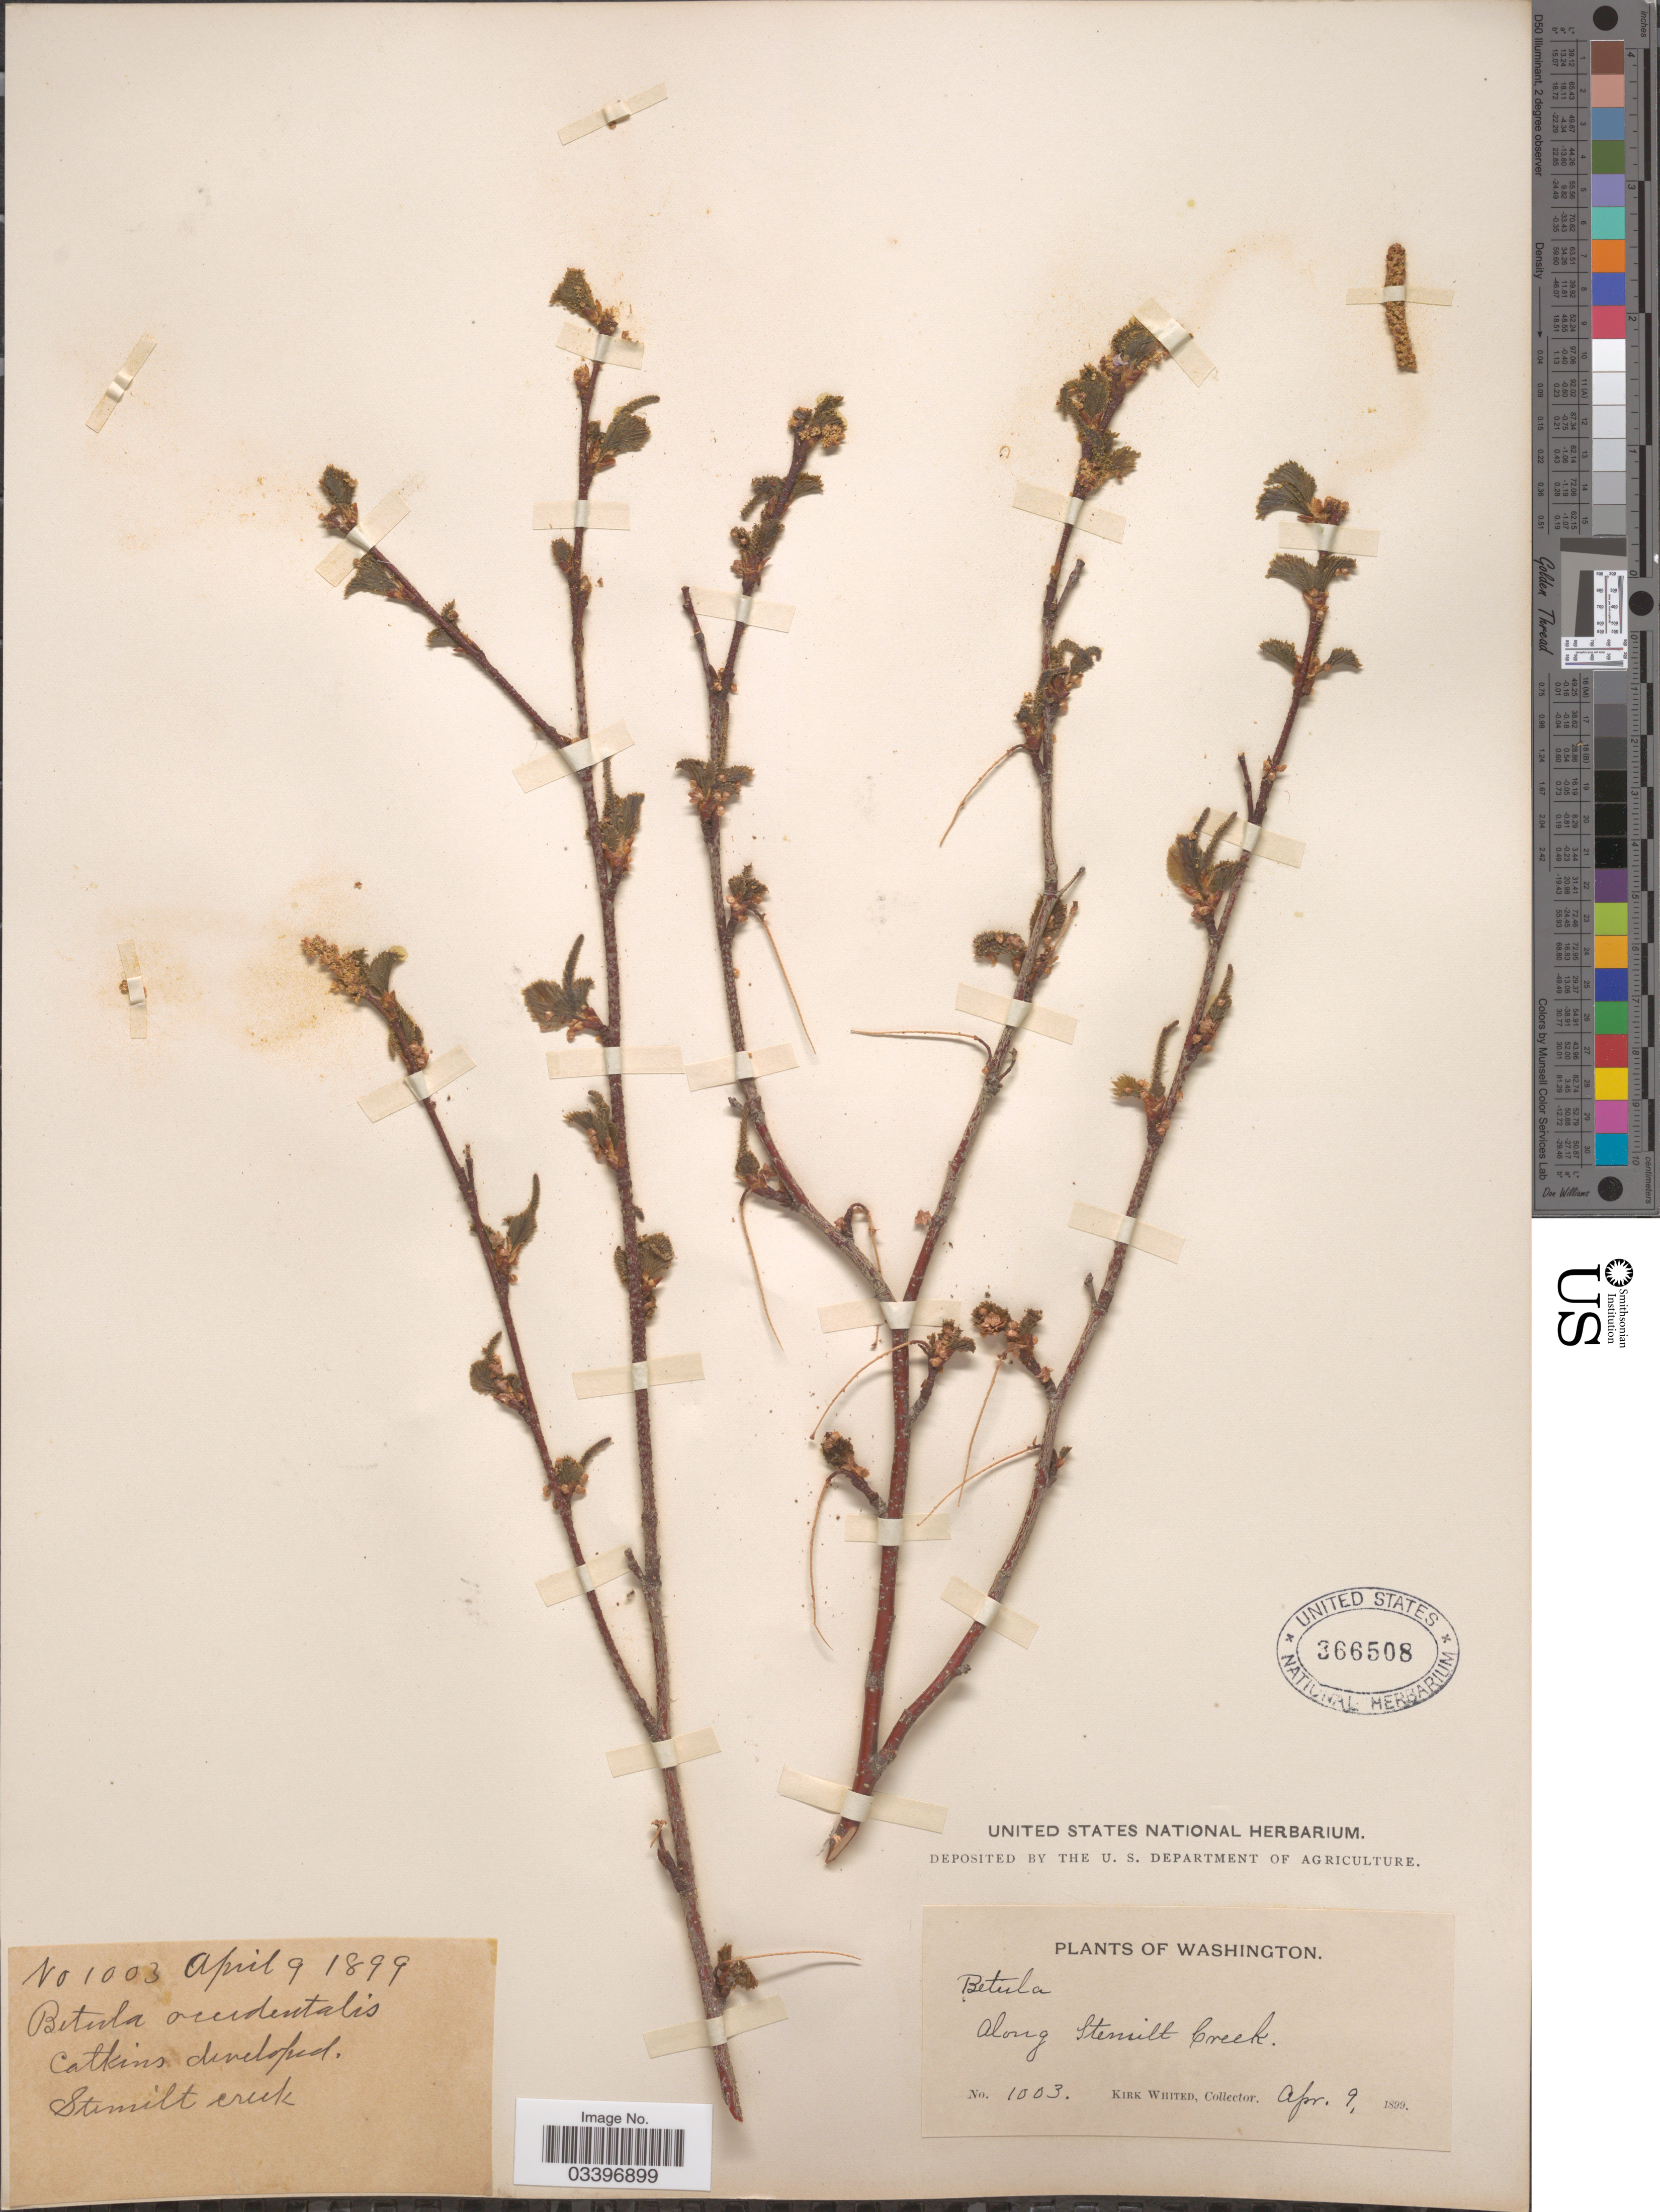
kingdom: Plantae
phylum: Tracheophyta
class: Magnoliopsida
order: Fagales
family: Betulaceae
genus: Betula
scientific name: Betula sp.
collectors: K. Whited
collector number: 1003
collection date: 1899-04-09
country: United States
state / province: Washington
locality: Along Stemilt Creek.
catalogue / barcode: US 366508